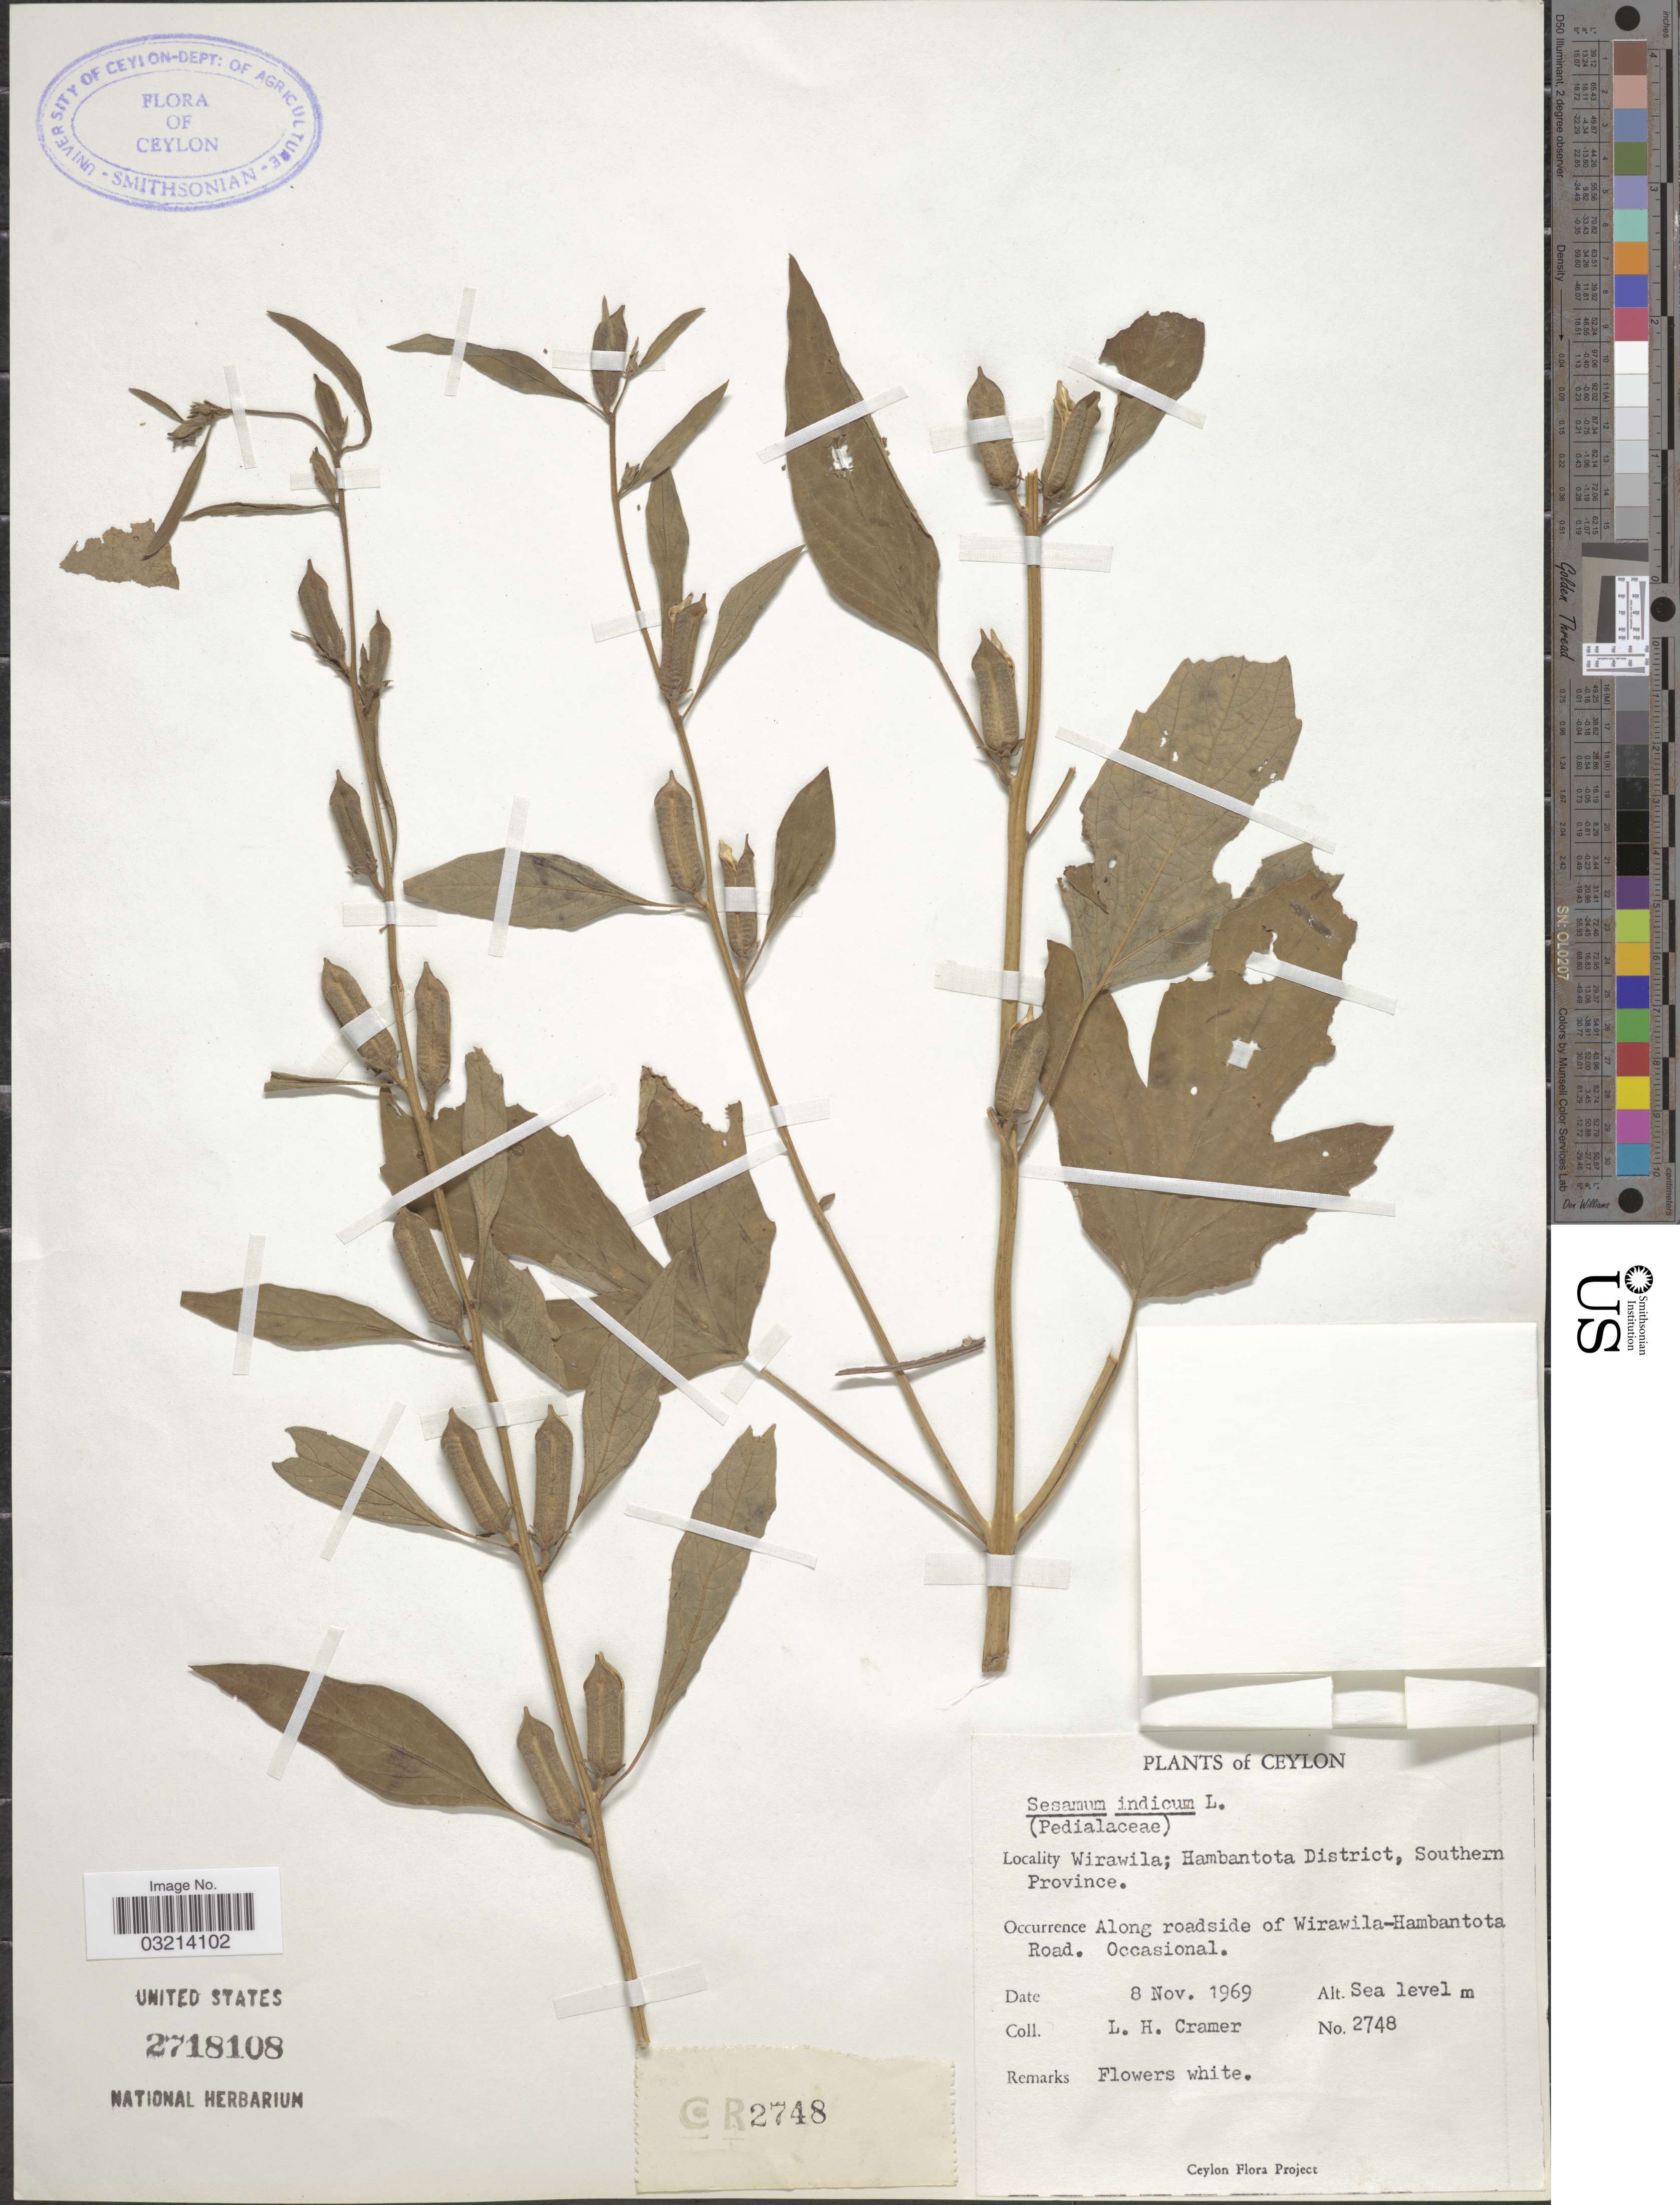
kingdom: Plantae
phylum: Tracheophyta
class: Magnoliopsida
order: Lamiales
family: Pedaliaceae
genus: Sesamum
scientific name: Sesamum indicum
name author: L.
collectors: L. H. Cramer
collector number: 2748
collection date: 1969-11-08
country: Sri Lanka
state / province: Southern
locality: Ceylon. Wirawila; Hambantota District, Southern Province. Along roadside of Wirawila-Hambantota Road.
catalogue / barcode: US 2718108